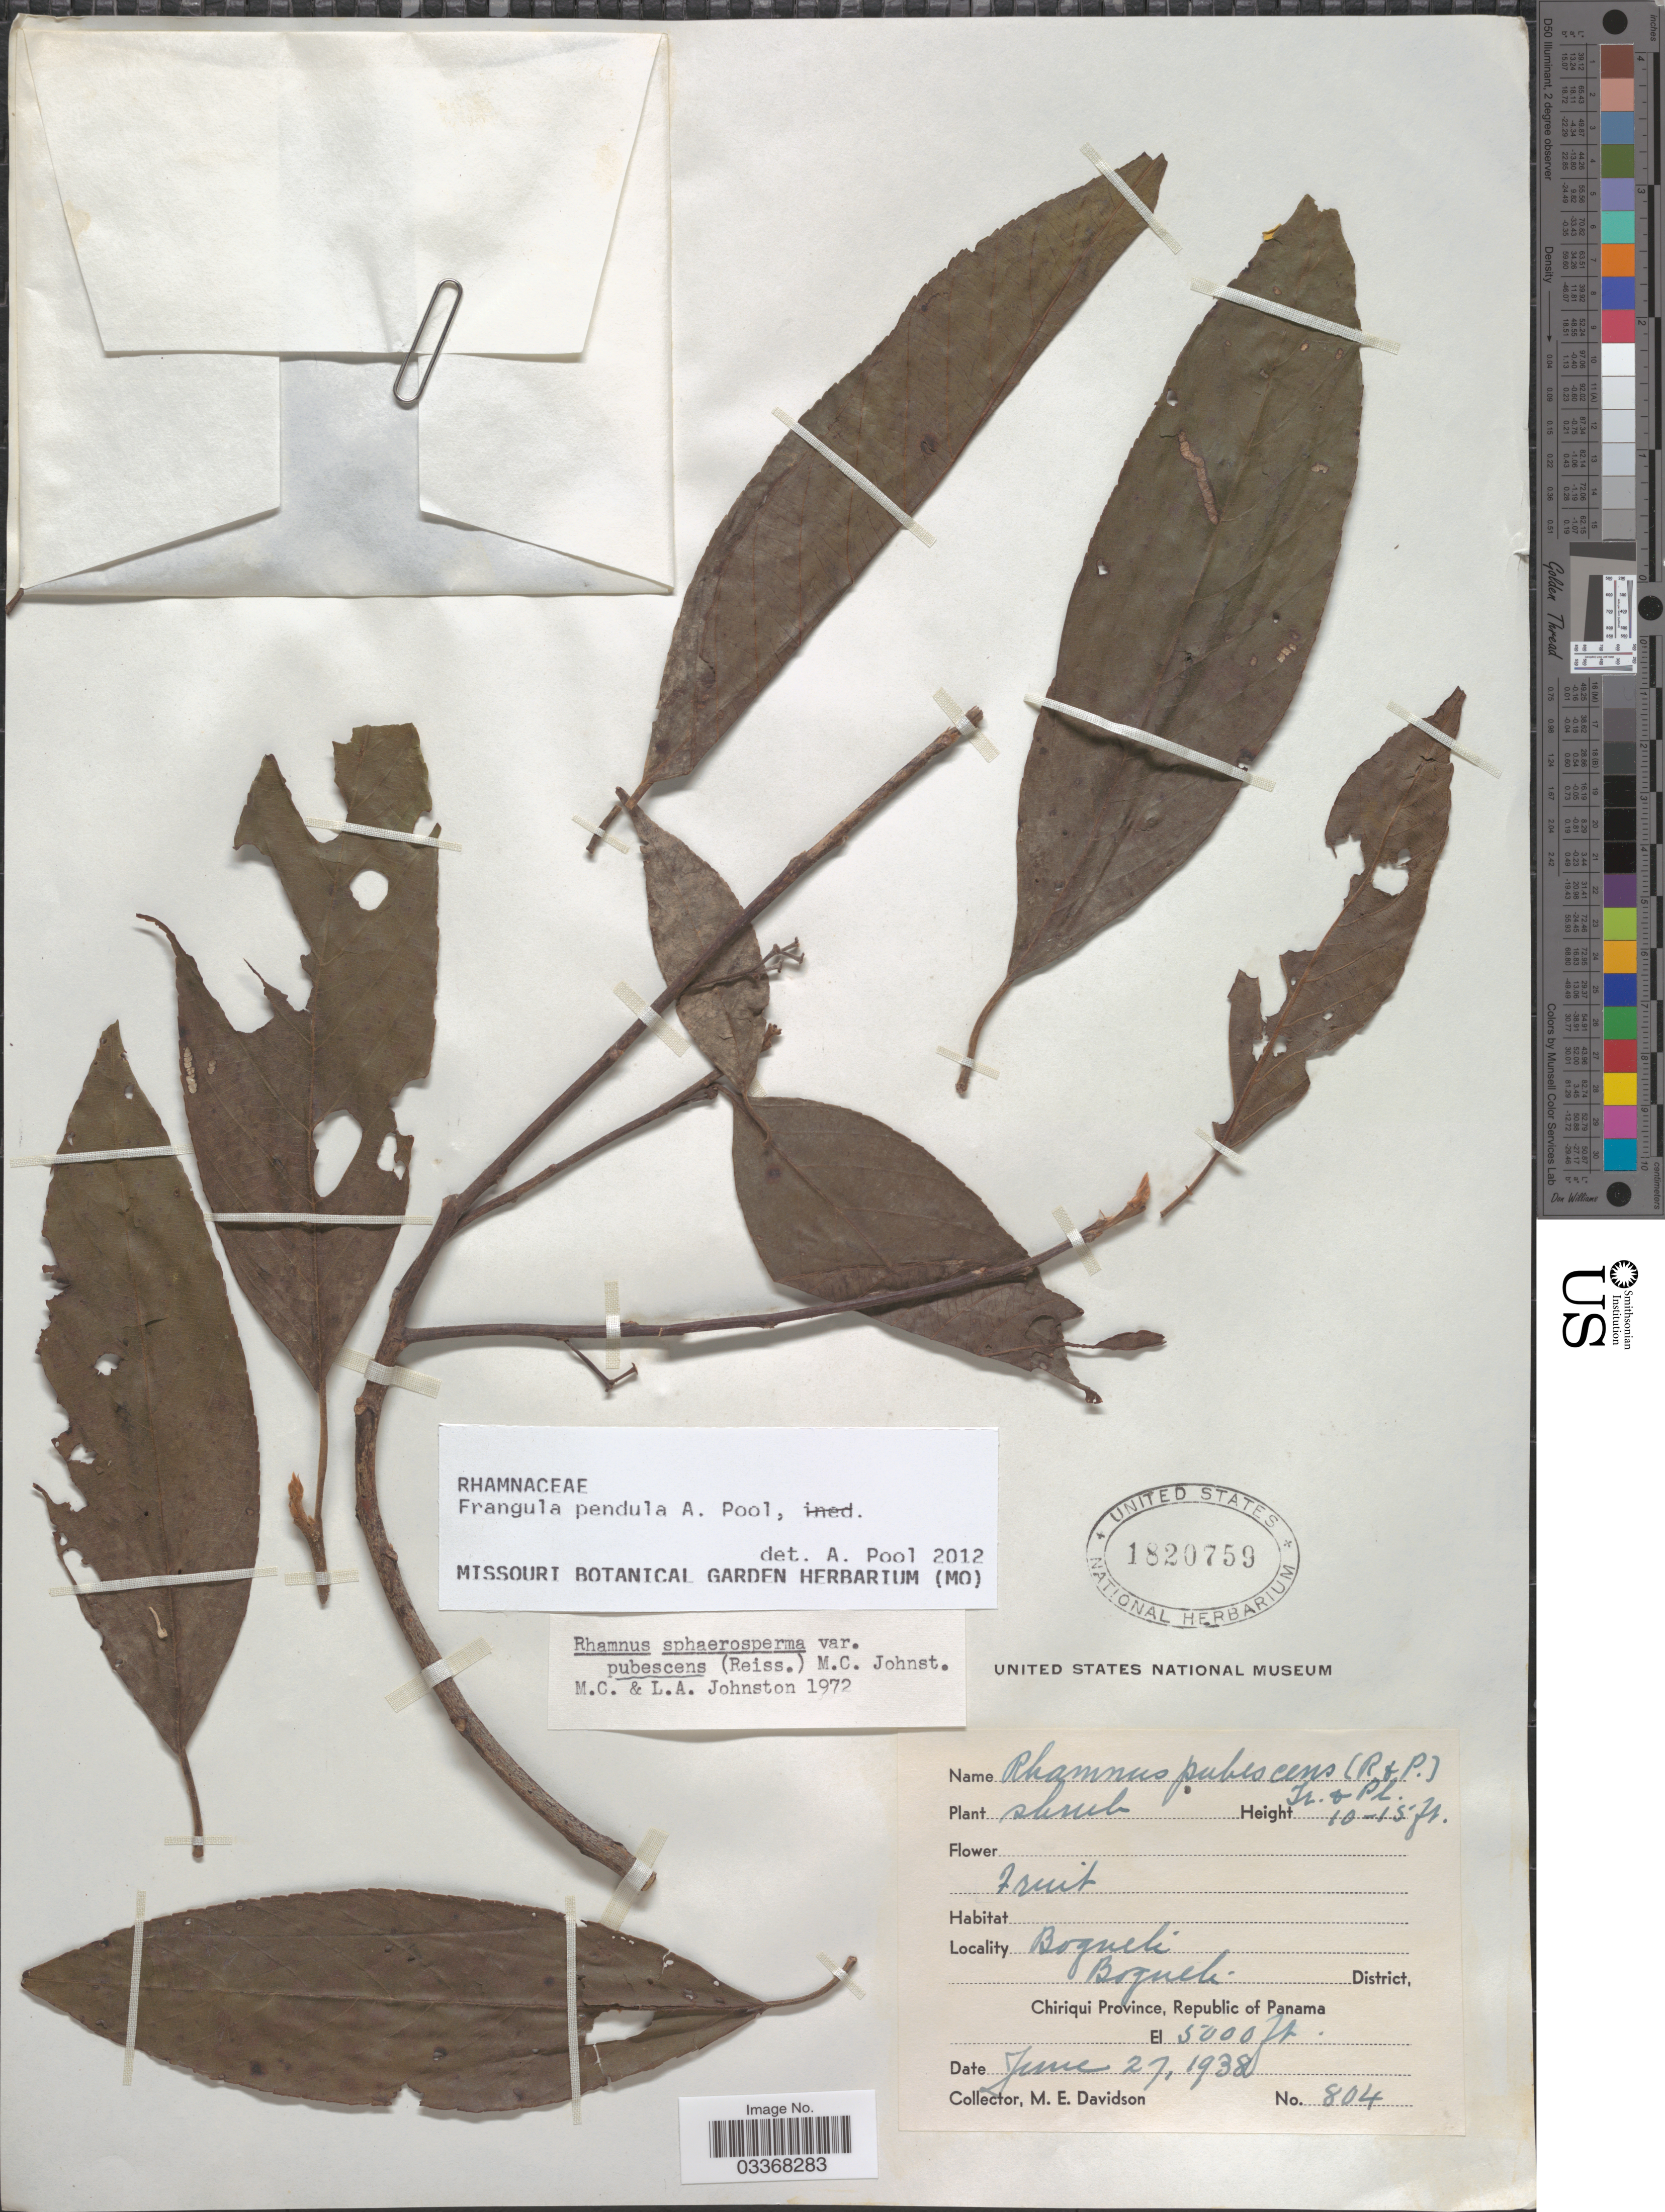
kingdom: Plantae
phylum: Tracheophyta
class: Magnoliopsida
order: Rosales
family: Rhamnaceae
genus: Frangula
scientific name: Frangula pendula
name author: A. Pool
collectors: M. E. Davidson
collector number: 804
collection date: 1938-06-27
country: Panama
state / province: Chiriqui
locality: Boquete, Boquete District.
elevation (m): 1524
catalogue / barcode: US 1820759